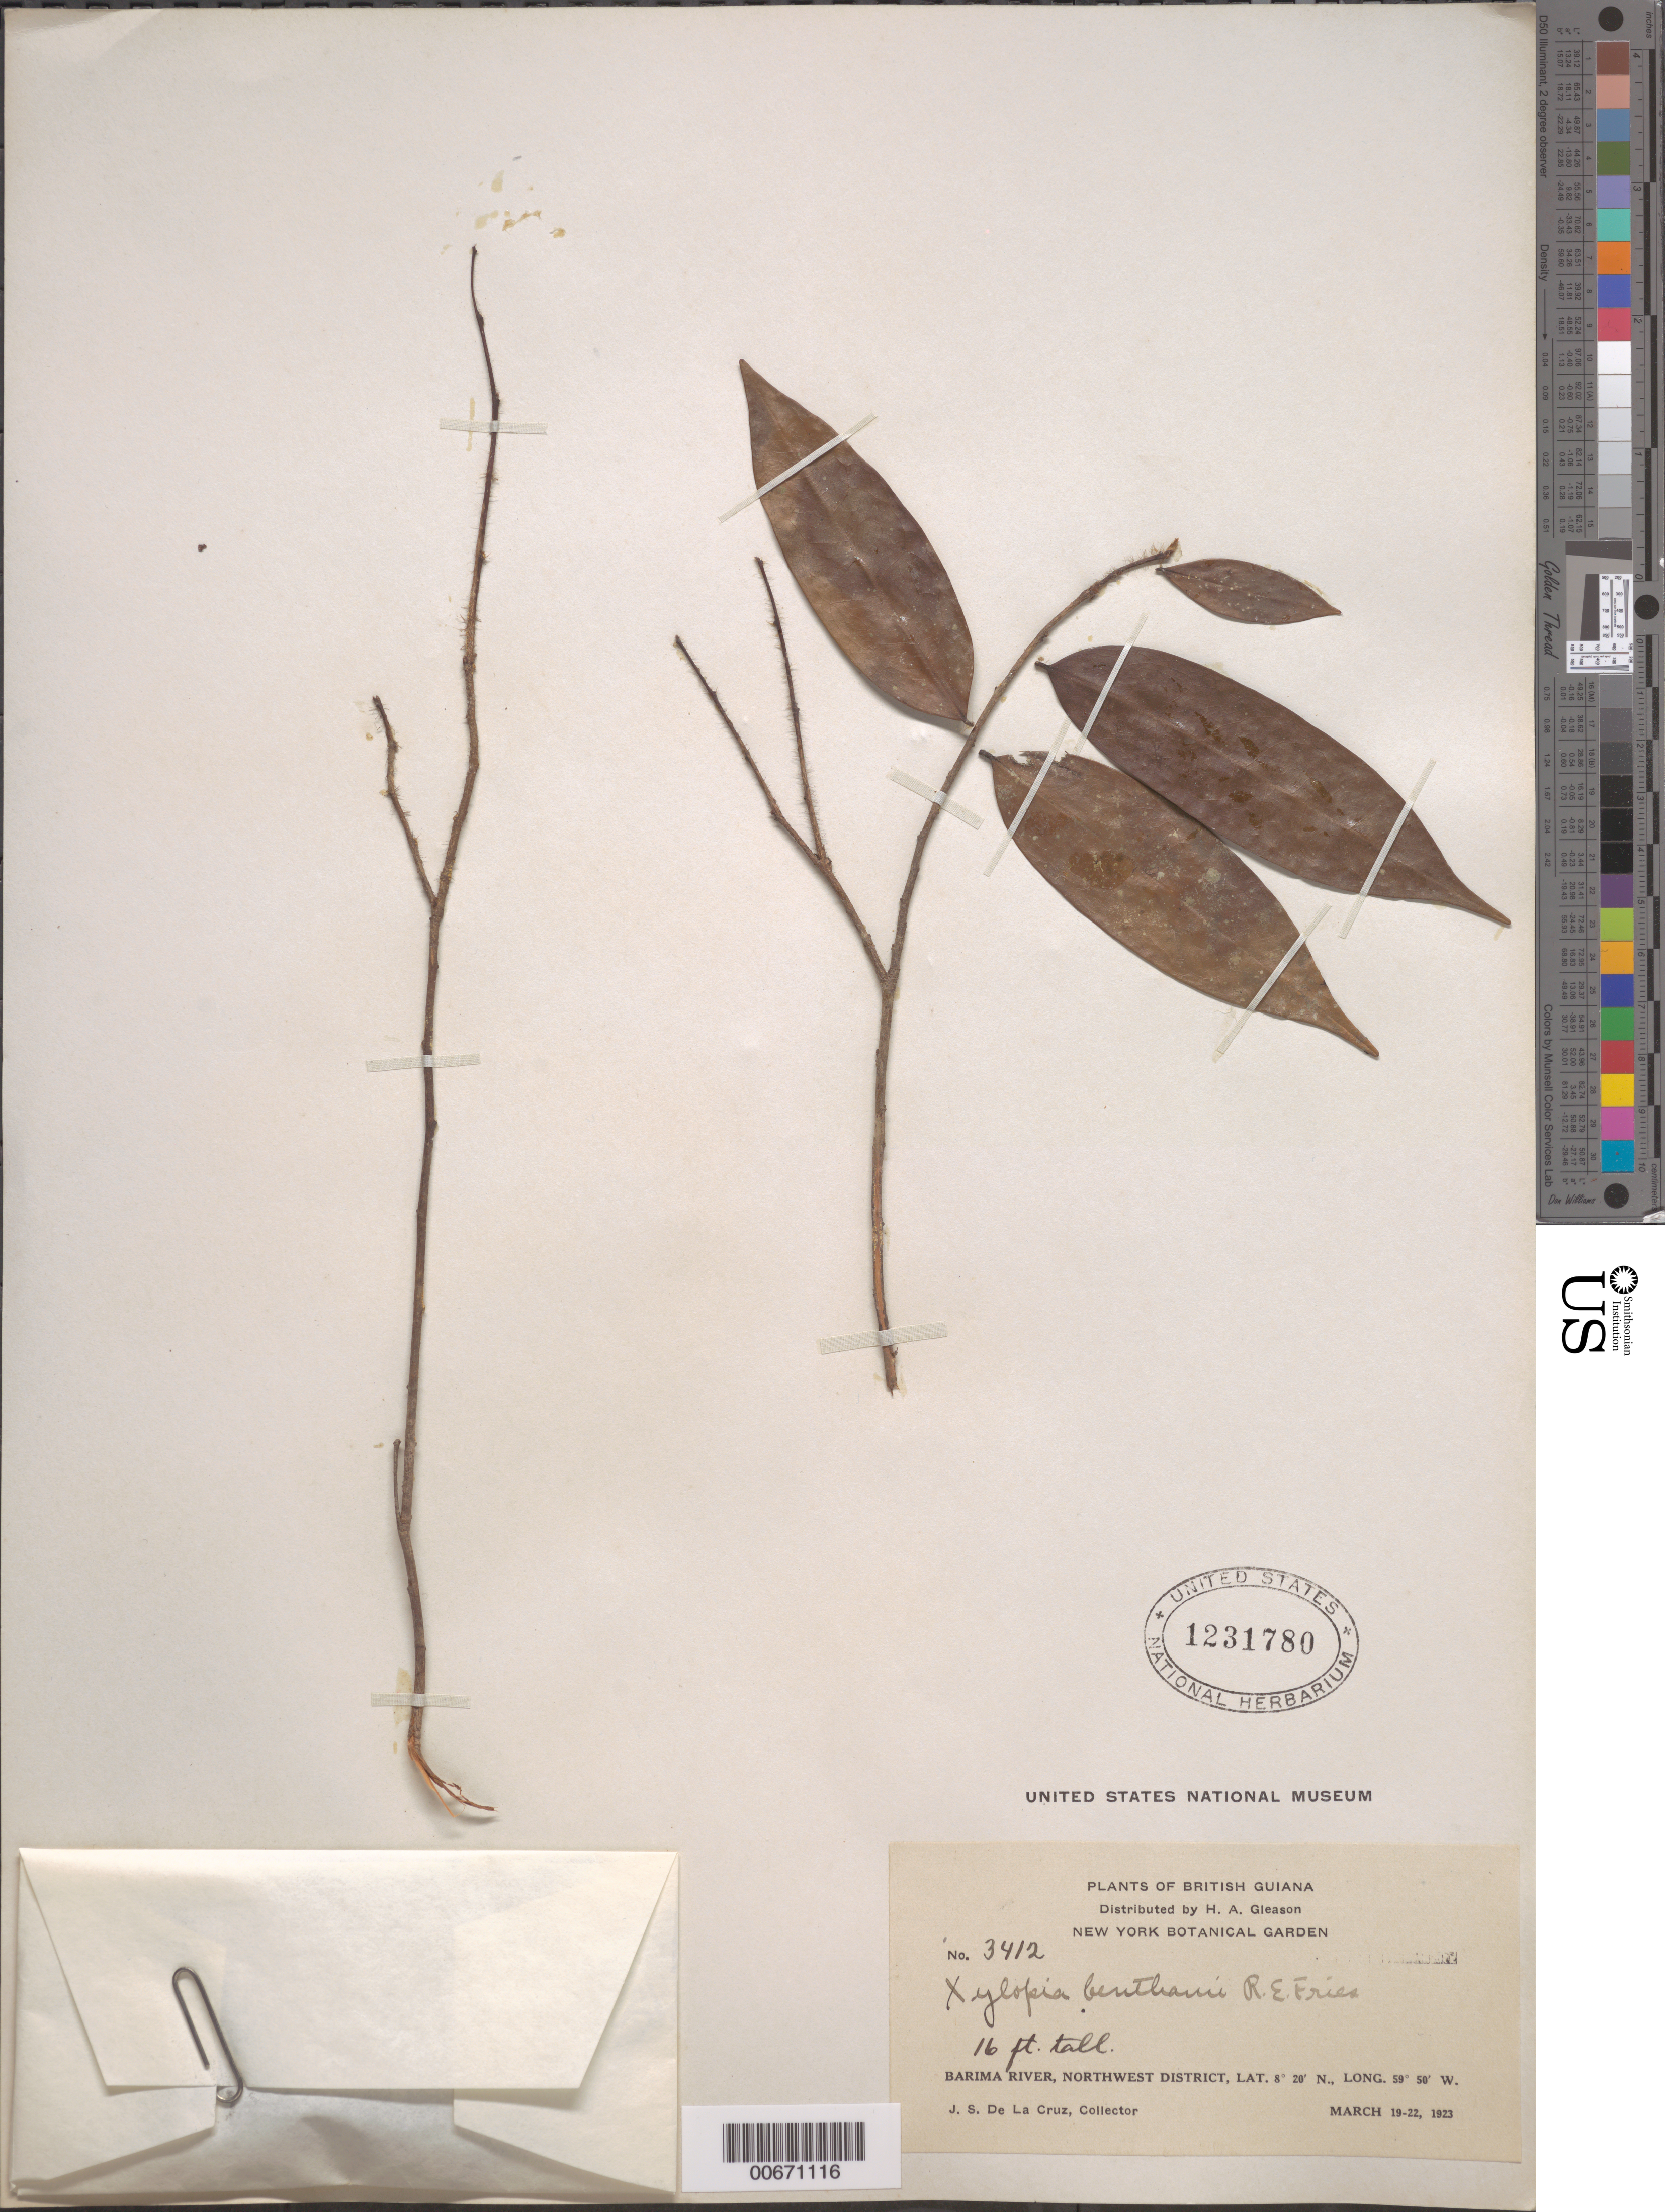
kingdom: Plantae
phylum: Tracheophyta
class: Magnoliopsida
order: Magnoliales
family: Annonaceae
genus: Xylopia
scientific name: Xylopia benthamii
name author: R.E. Fr.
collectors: J. S. de la Cruz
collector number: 3412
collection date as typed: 19-Mar-23 to 22-Mar-23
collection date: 1923-03-19/1923-03-22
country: Guyana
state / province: Barima-Waini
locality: Barima R., NW District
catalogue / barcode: US 1231780